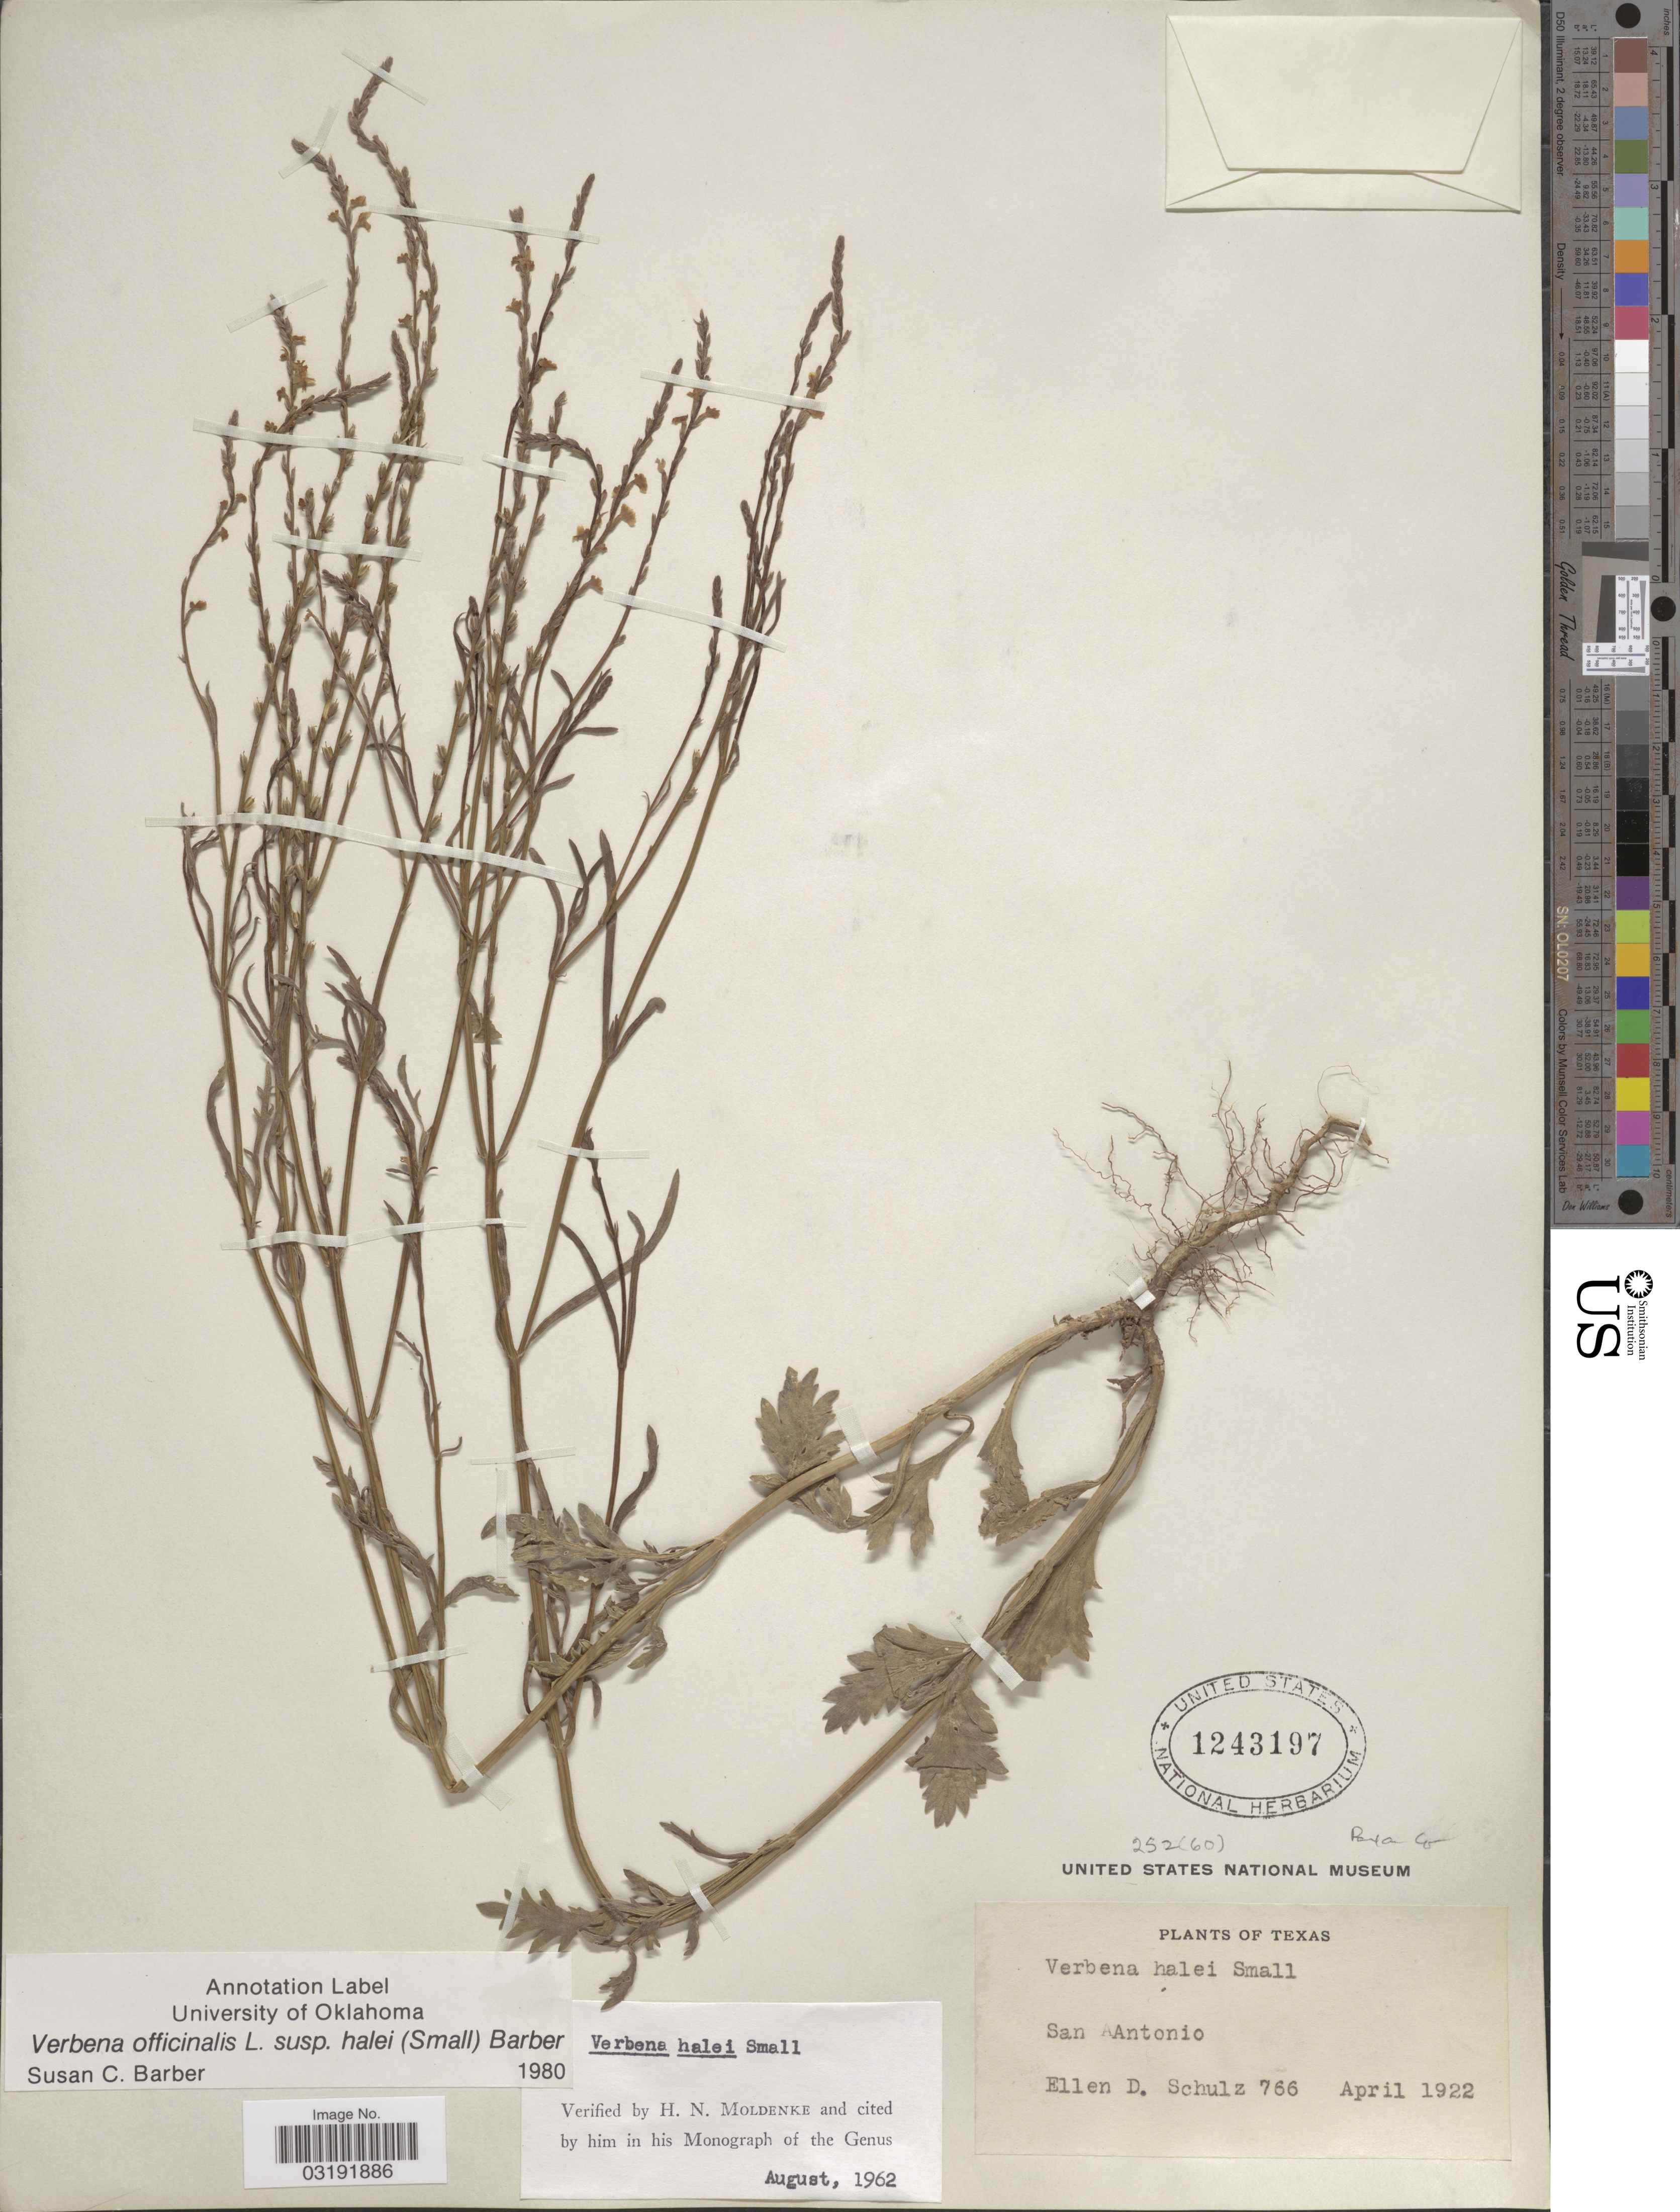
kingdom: Plantae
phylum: Tracheophyta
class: Magnoliopsida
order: Lamiales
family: Verbenaceae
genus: Verbena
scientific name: Verbena officinalis subsp. halei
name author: L.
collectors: E. D. Schulz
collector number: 766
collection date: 1922-04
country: United States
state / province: Texas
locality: San Antonio. Baxar Co.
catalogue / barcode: US 1243197